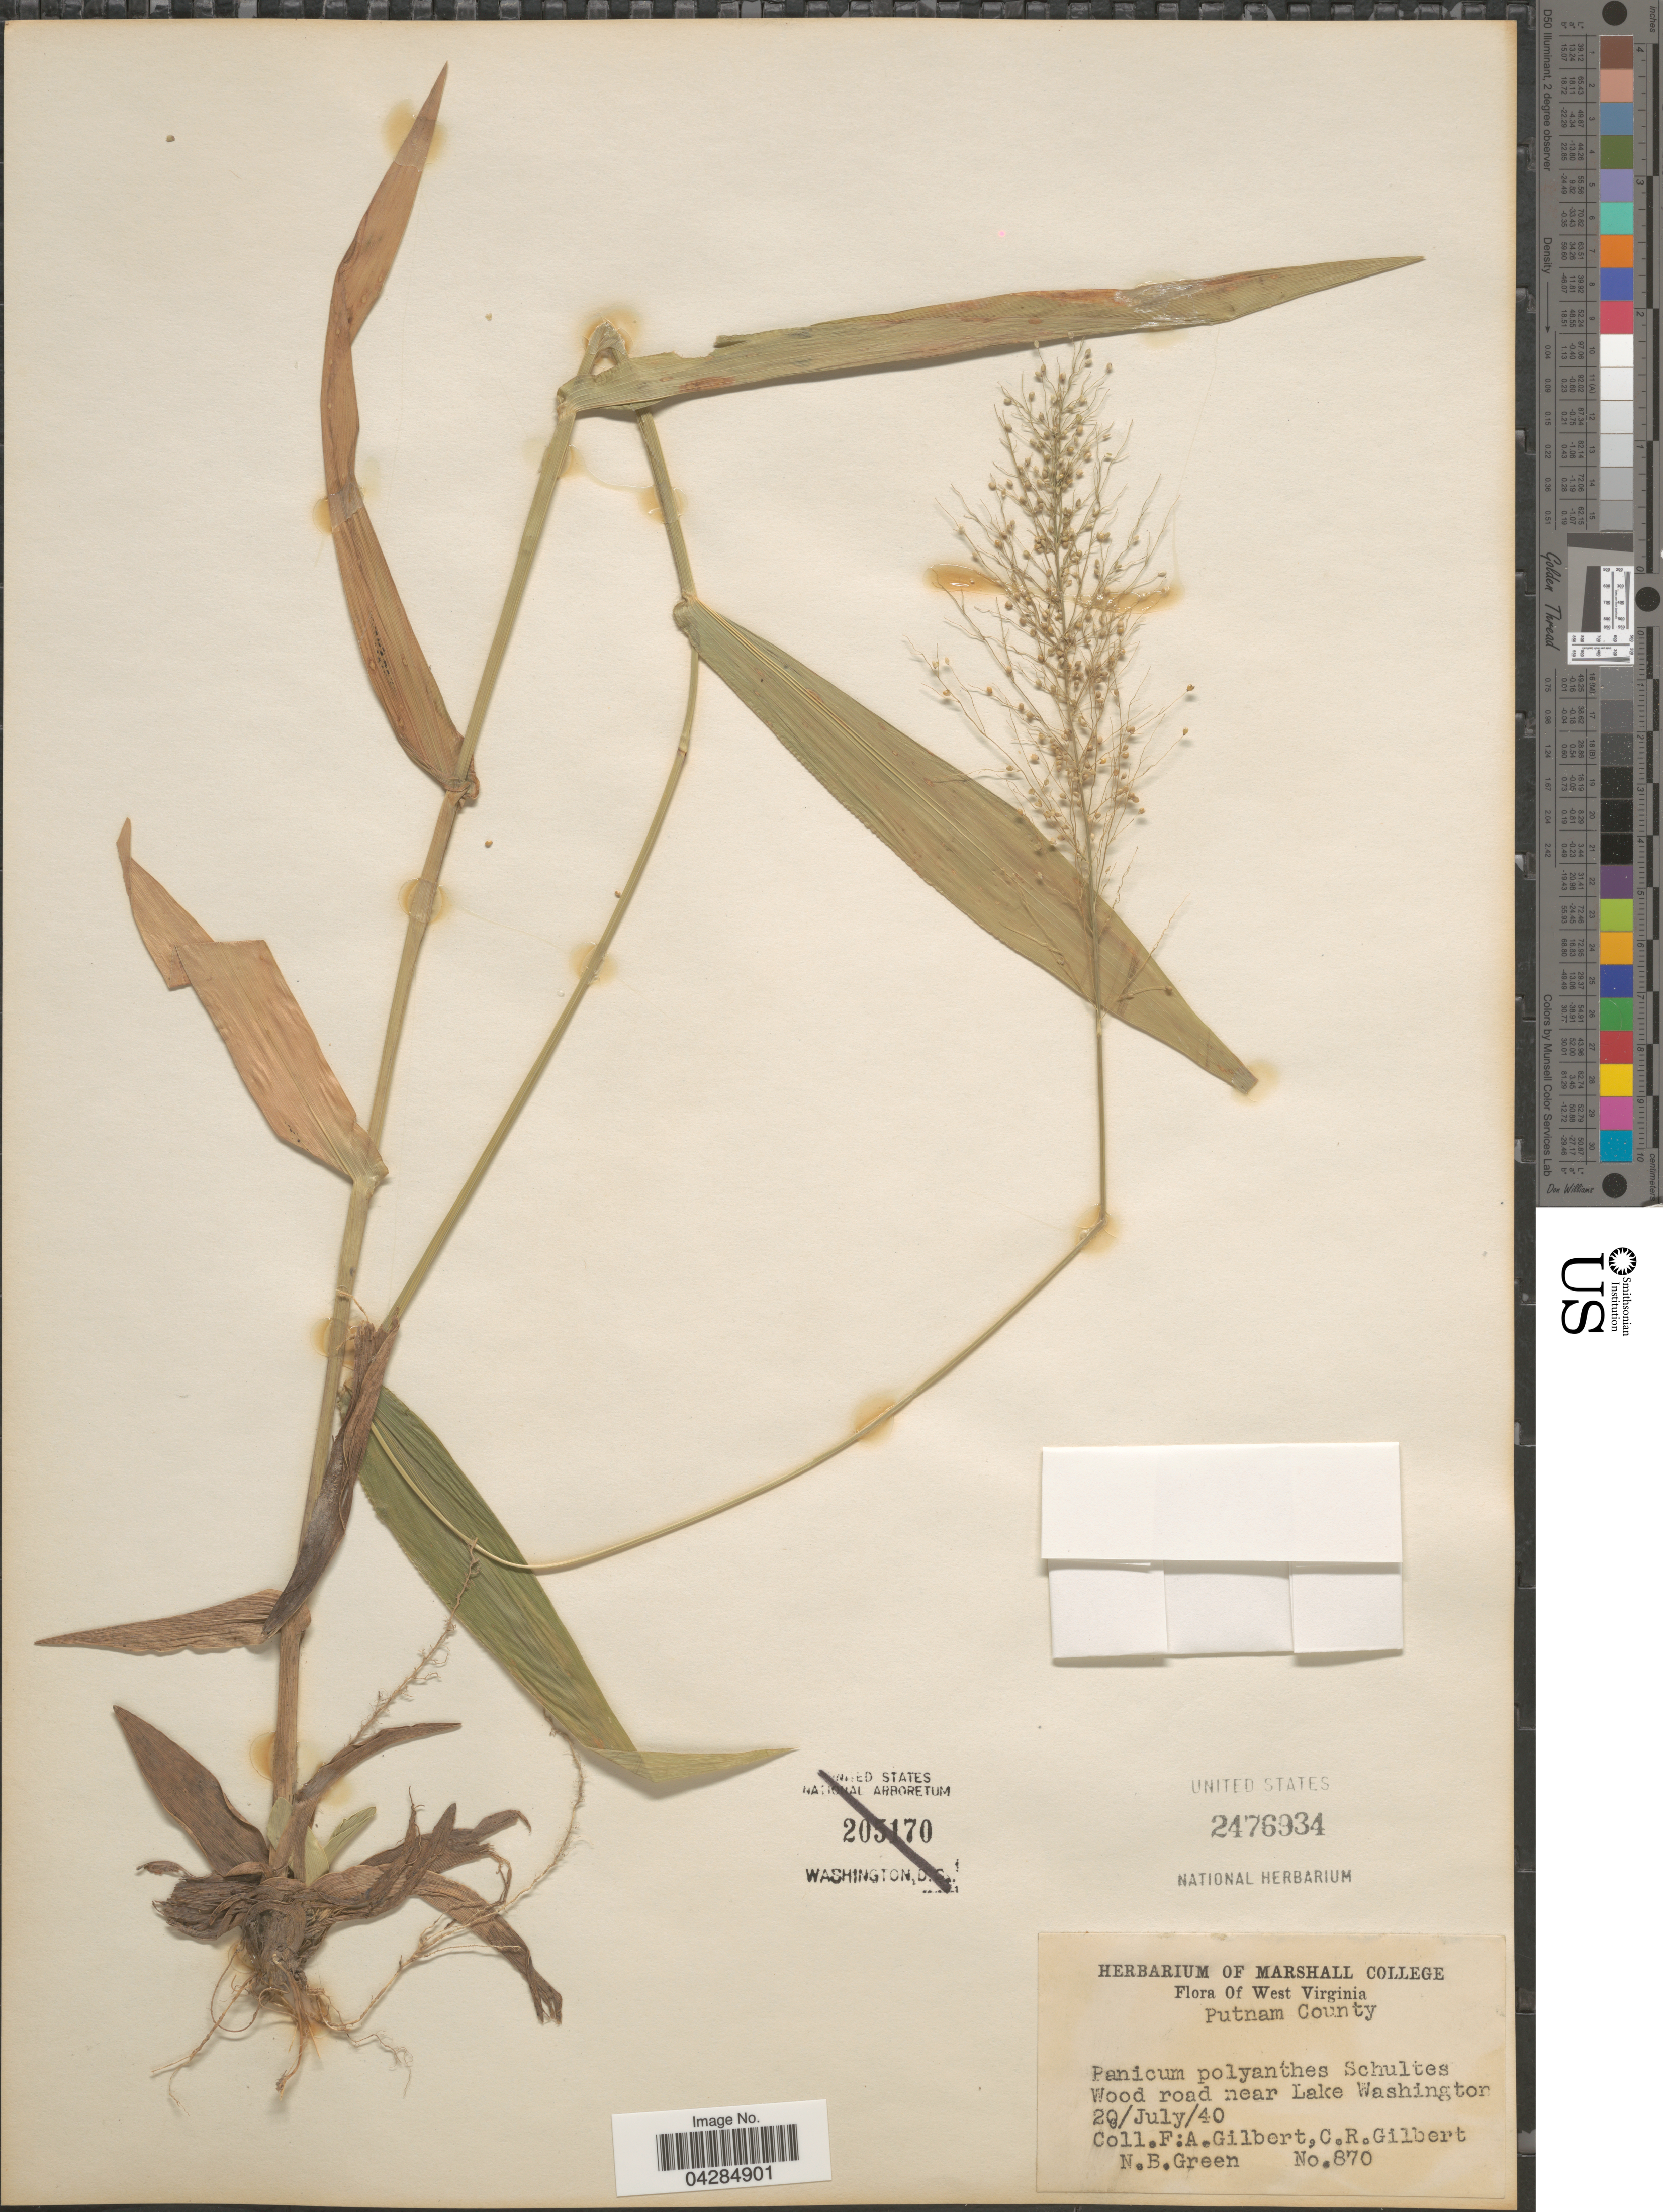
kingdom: Plantae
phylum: Tracheophyta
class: Liliopsida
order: Poales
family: Poaceae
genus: Dichanthelium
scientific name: Dichanthelium polyanthes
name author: (Schult.) Mohlenbr.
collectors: F. A. Gilbert, C. Gilbert & N. Green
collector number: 870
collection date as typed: Transcribed d/m/y: 20/7/40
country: United States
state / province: West Virginia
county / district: Putnam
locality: Putnam County. Wood road near Lake Washington.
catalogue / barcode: US 2476934